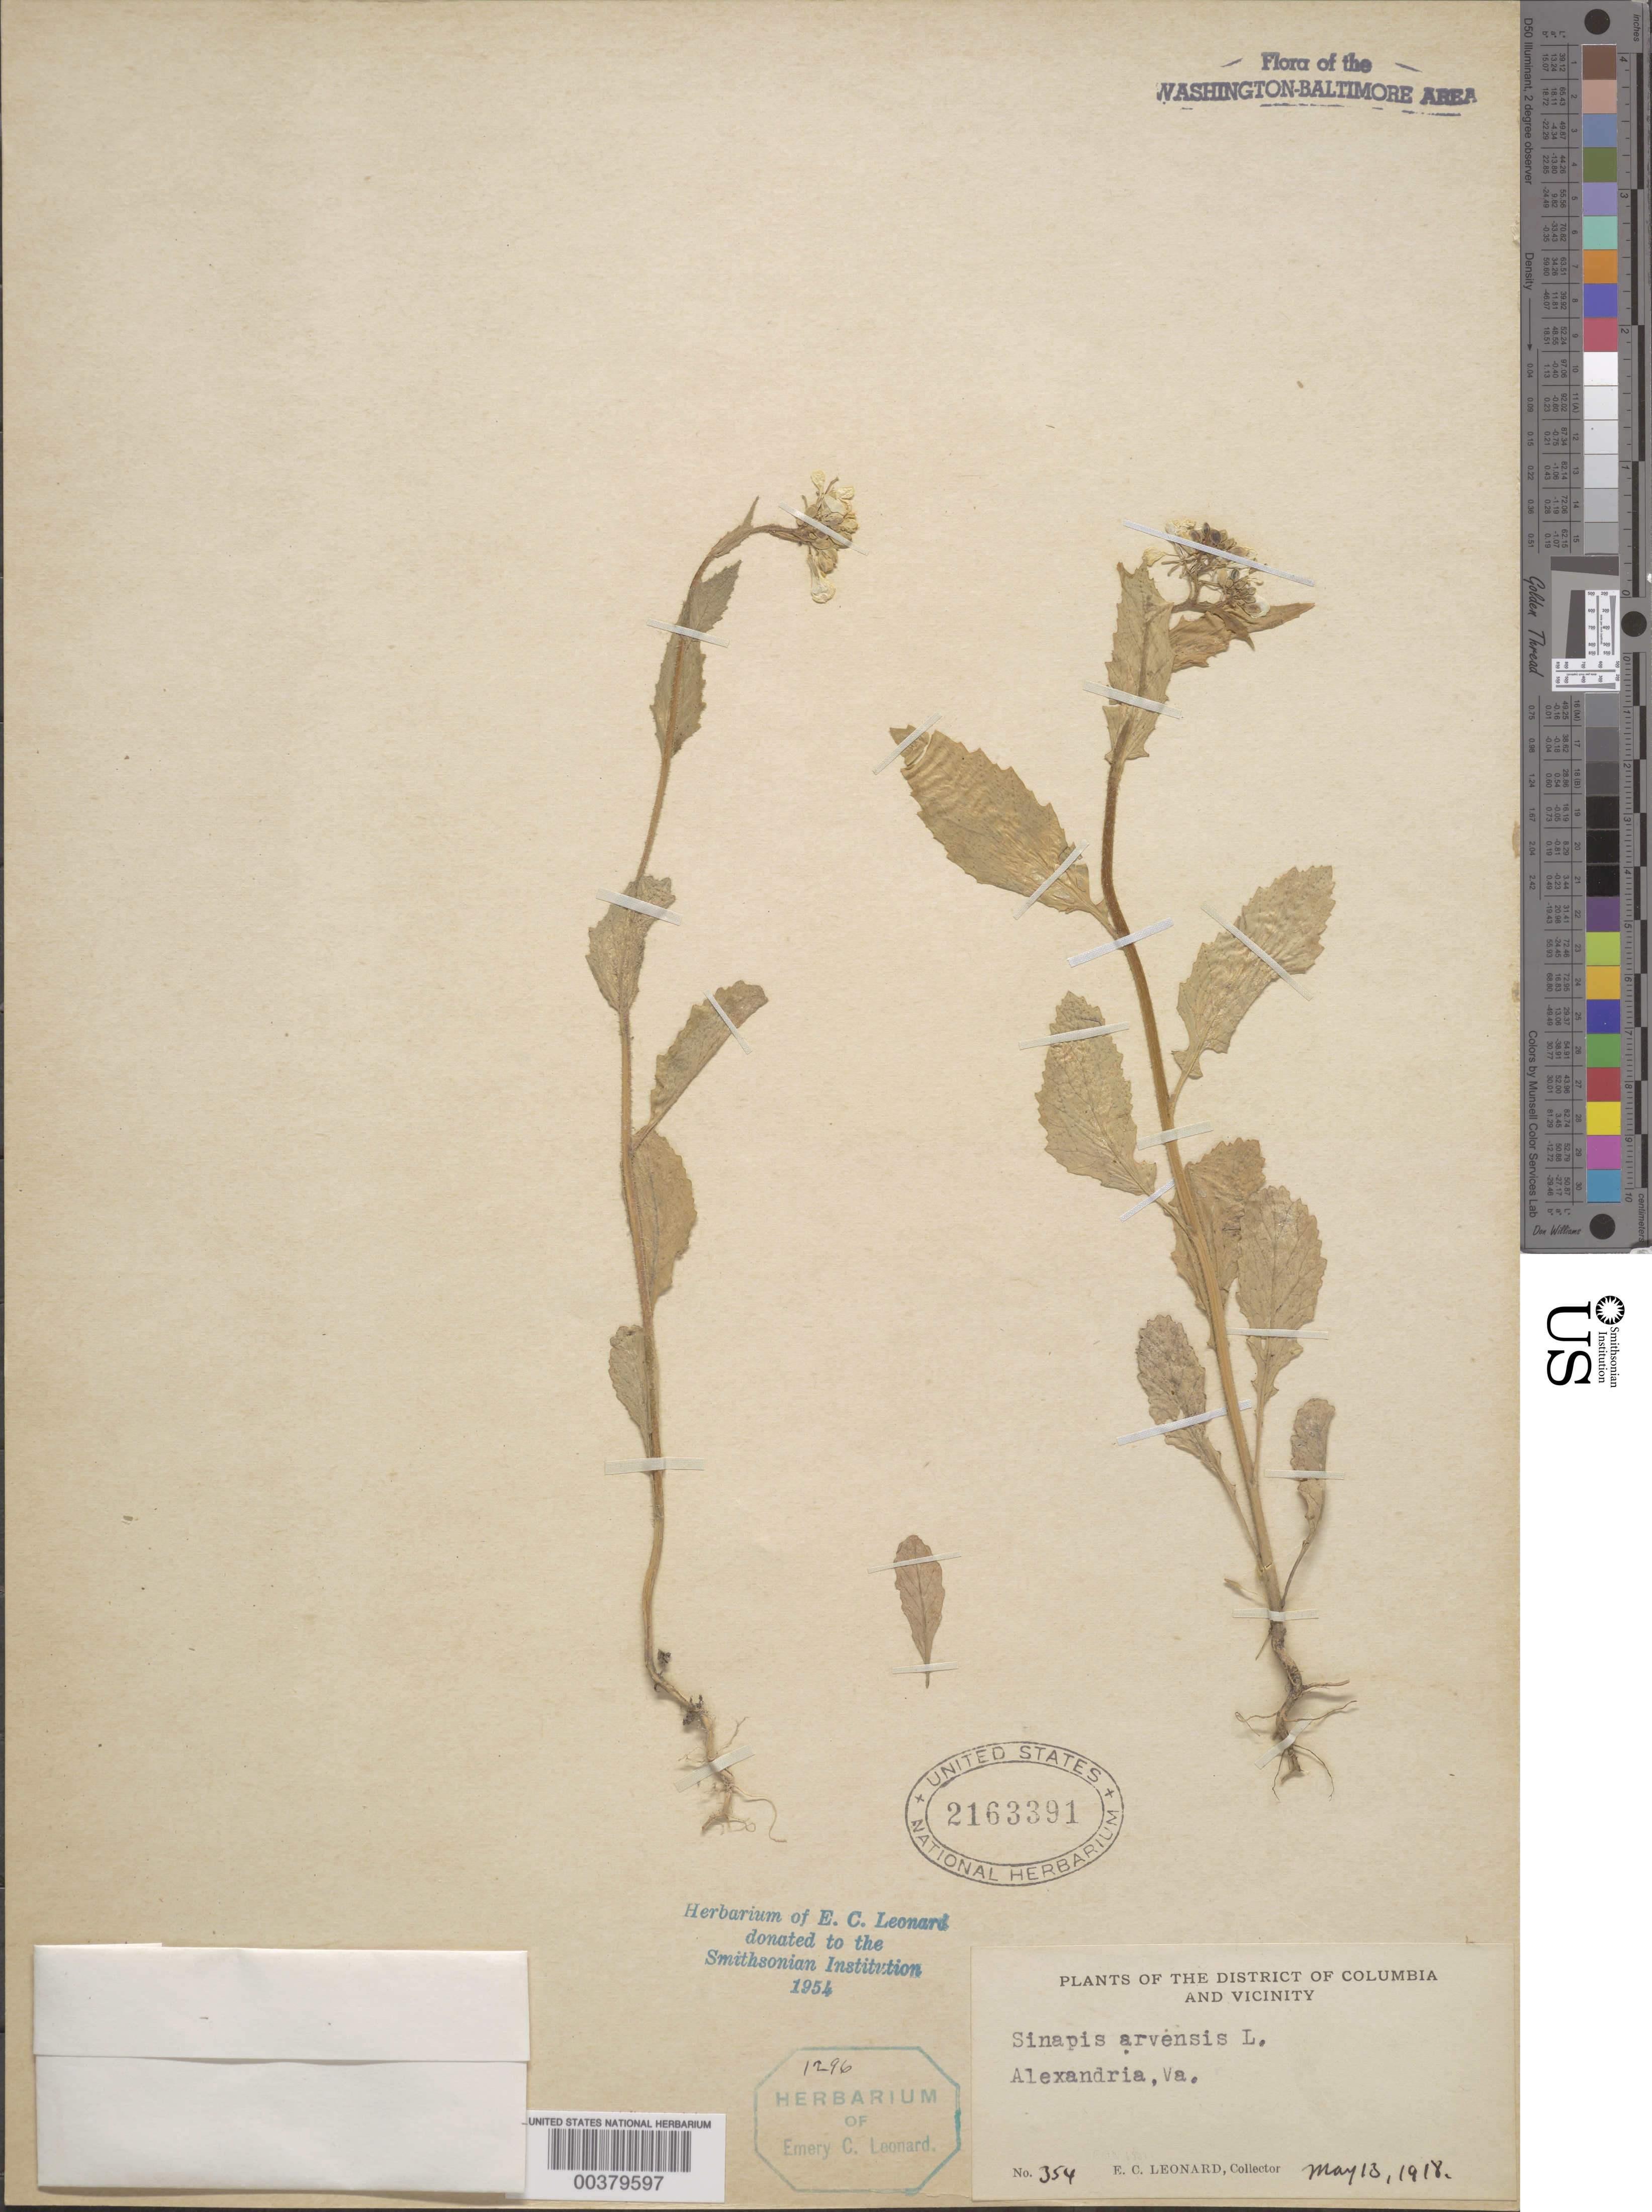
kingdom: Plantae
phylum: Tracheophyta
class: Magnoliopsida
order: Brassicales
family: Brassicaceae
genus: Sinapis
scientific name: Sinapis arvensis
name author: L.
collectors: E. C. Leonard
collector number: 354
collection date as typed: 13 May 1918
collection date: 1918-05-13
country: United States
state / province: Virginia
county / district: City of Alexandria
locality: Alexandria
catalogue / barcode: US 2163391